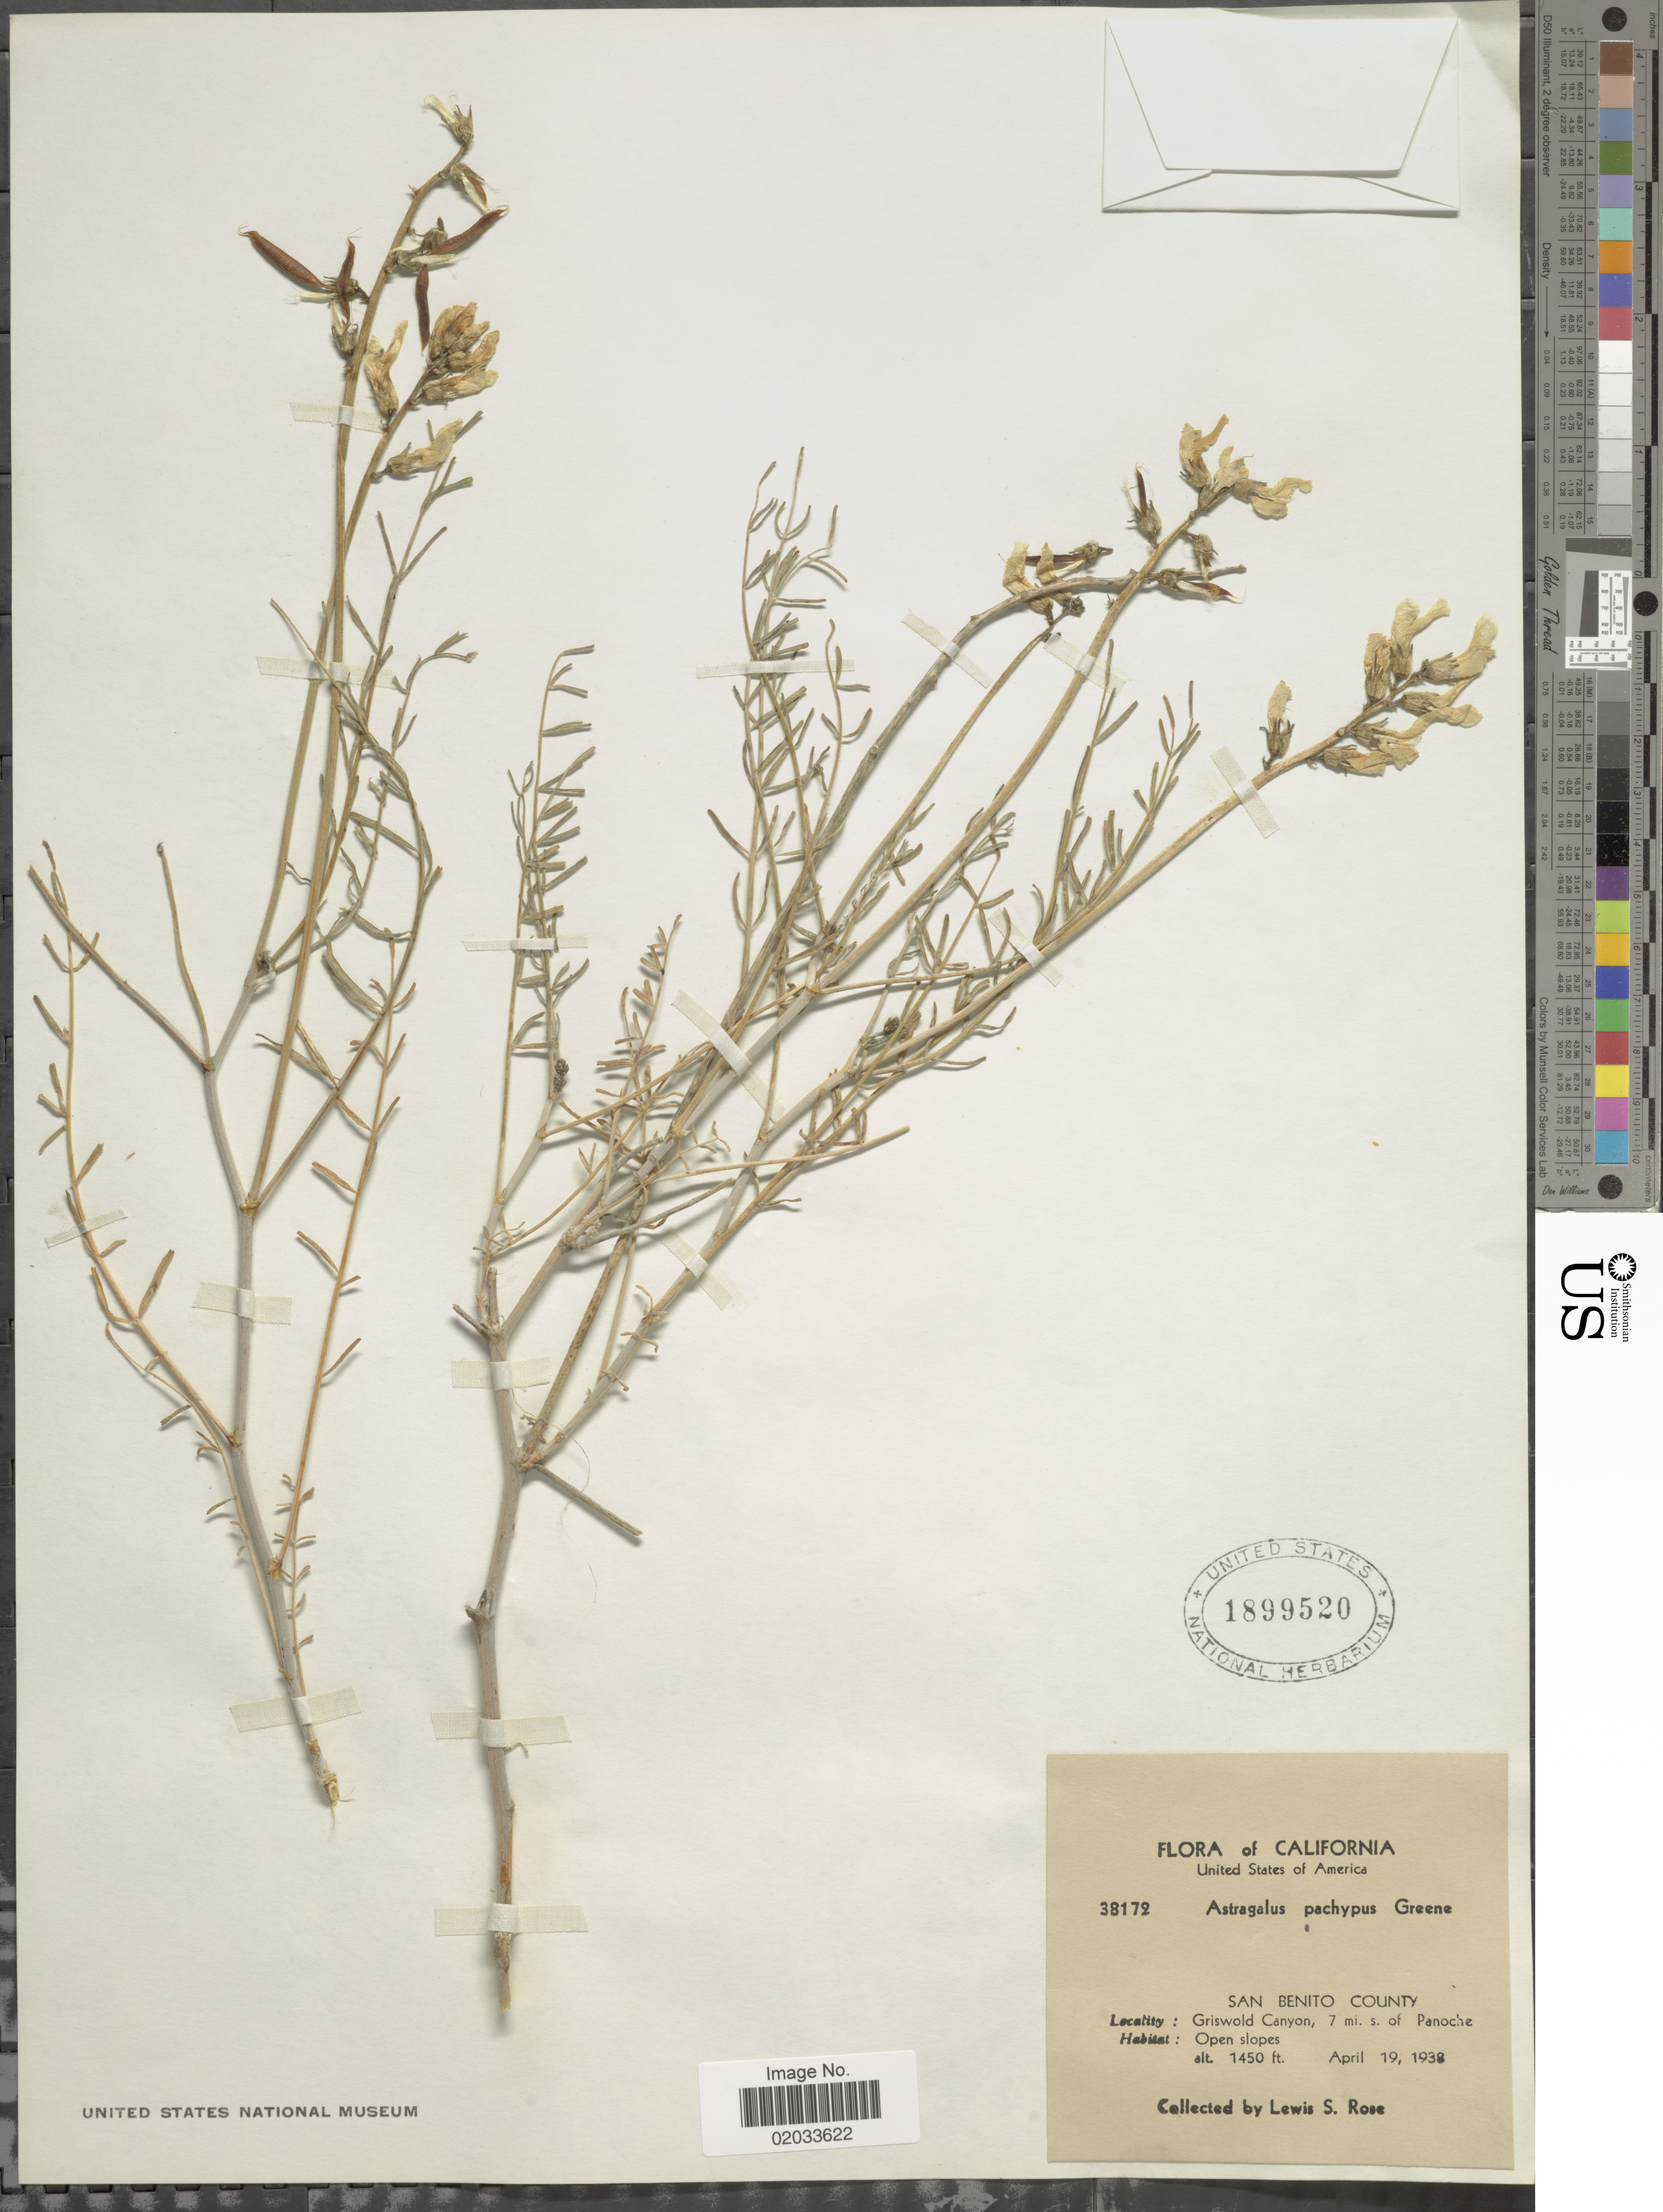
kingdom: Plantae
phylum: Tracheophyta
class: Magnoliopsida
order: Fabales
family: Fabaceae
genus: Astragalus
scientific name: Astragalus pachypus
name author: Greene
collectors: L. S. Rose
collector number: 38172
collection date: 1938-04-19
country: United States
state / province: California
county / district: San Benito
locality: San Benito County, Griswold Canyon, 7 mi. s. of Panoche, open slopes.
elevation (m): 442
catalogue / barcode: US 1899520